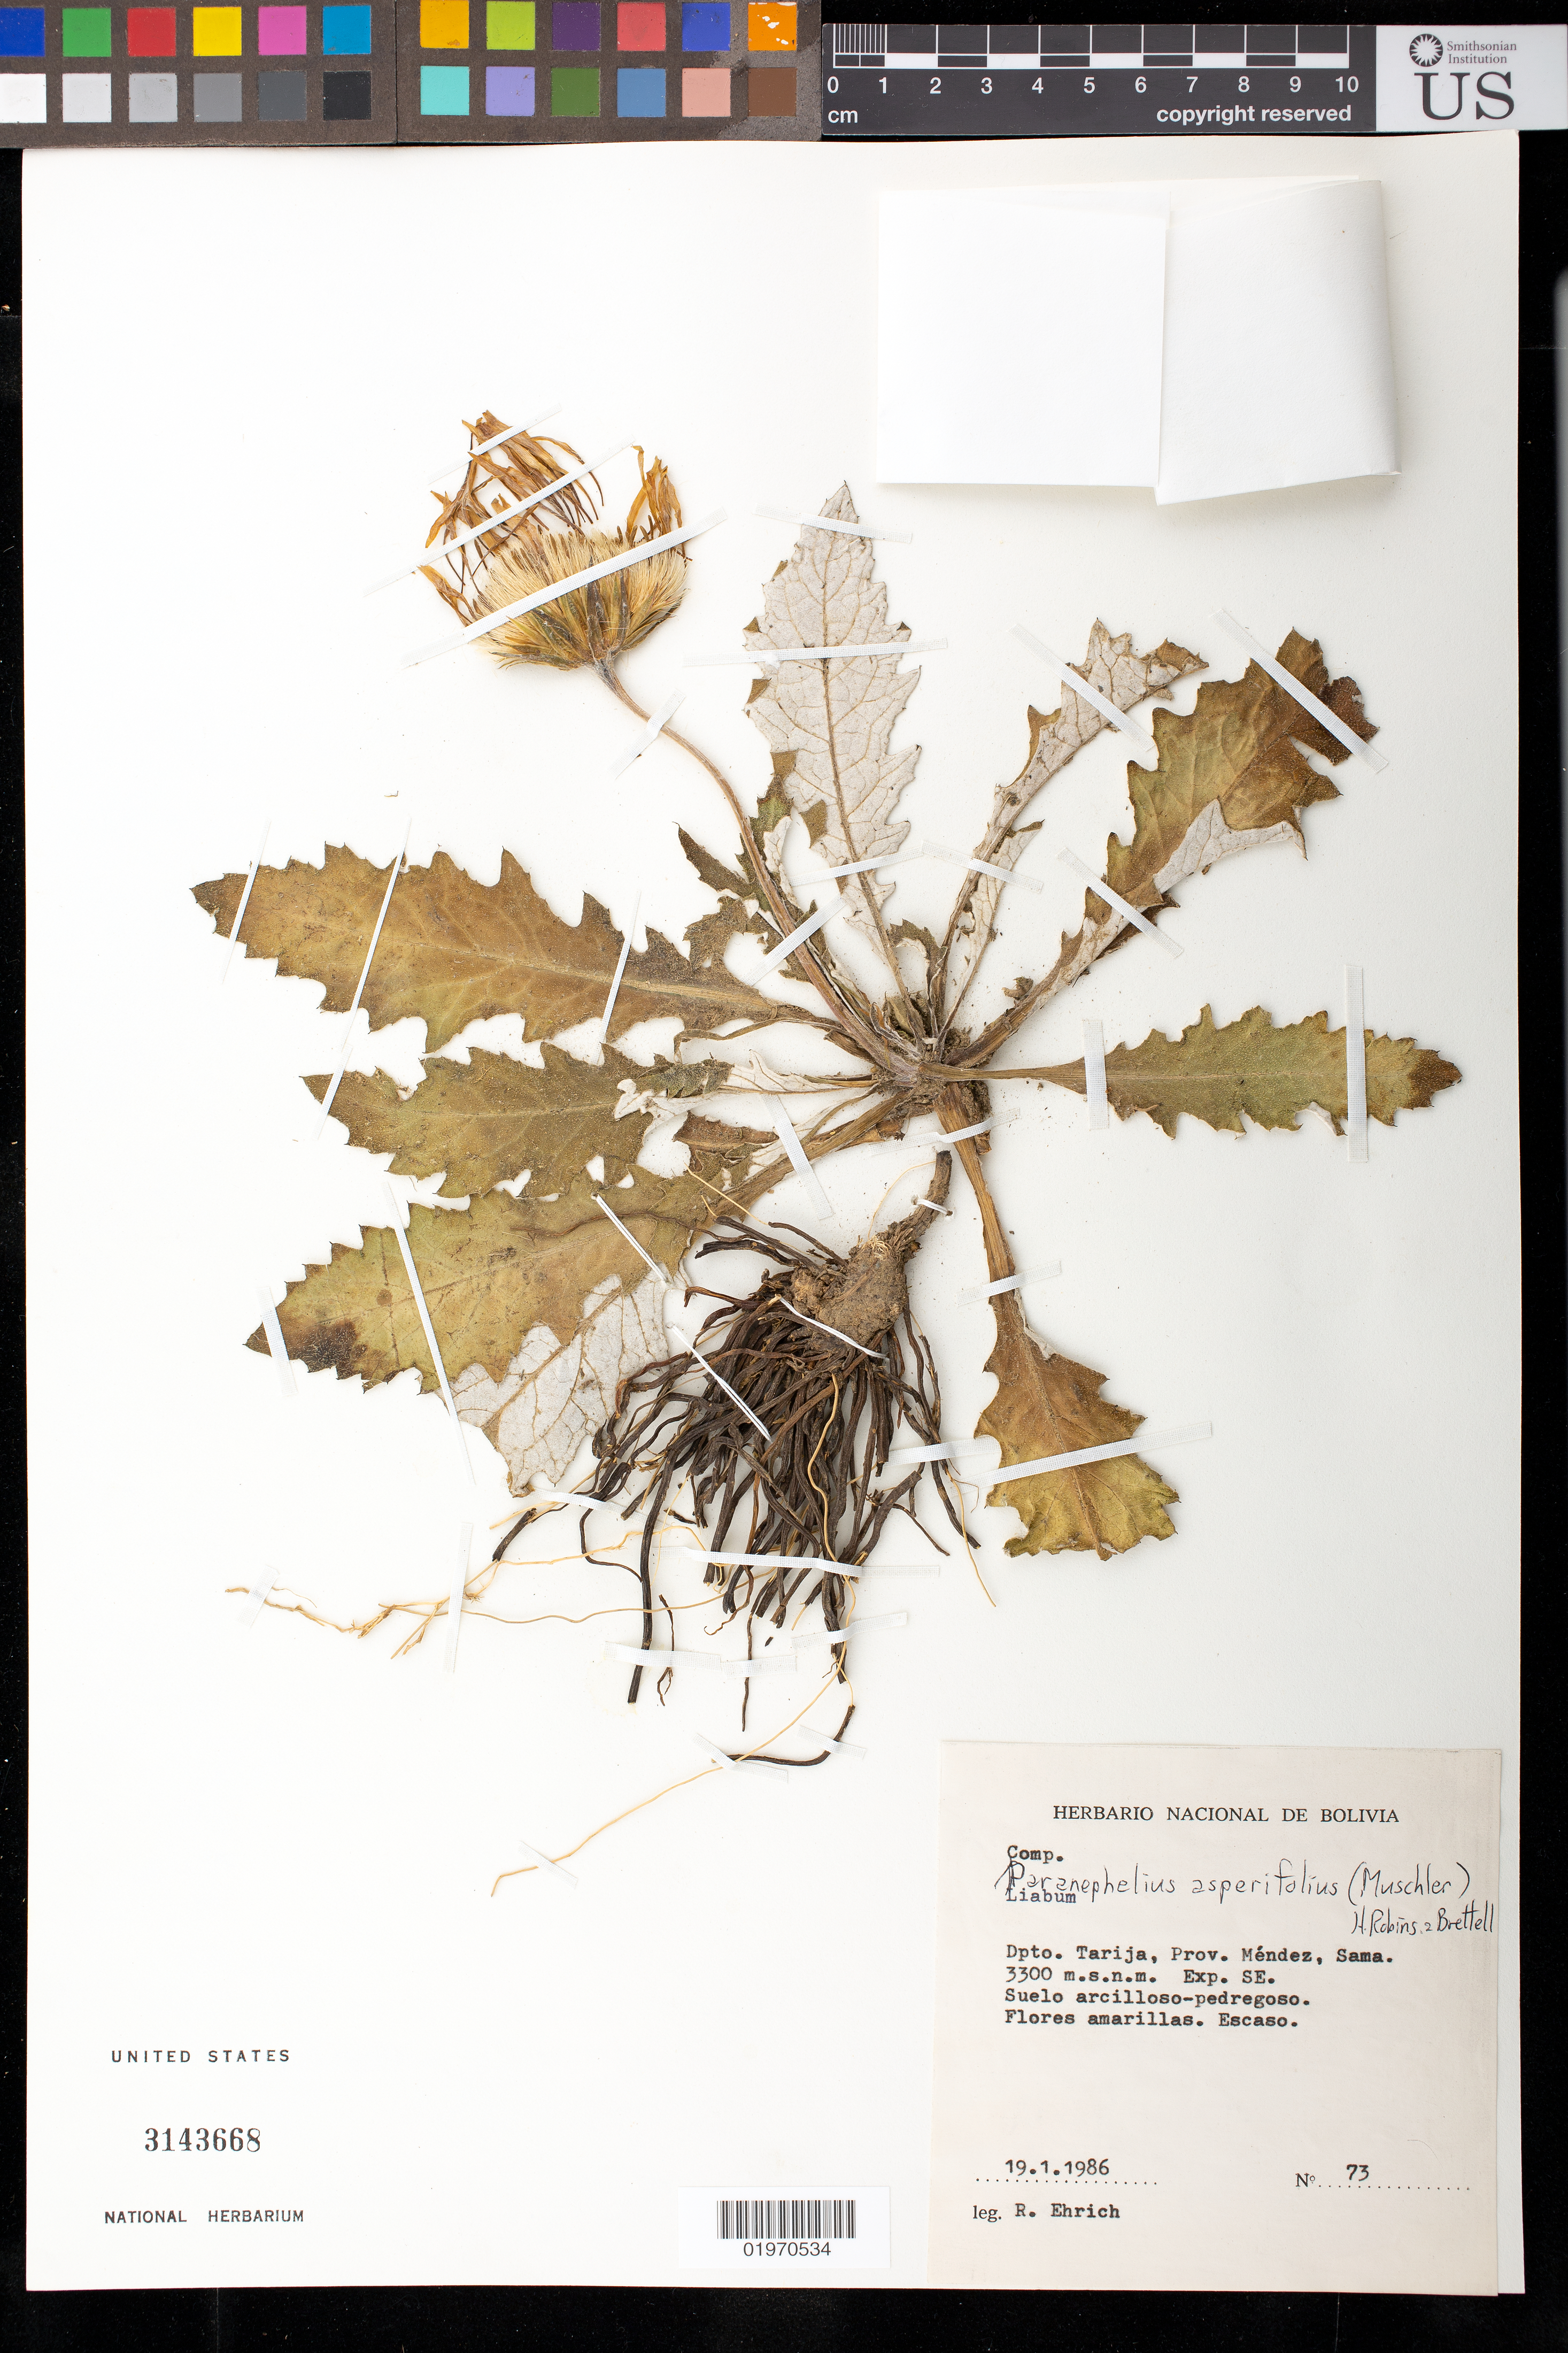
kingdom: Plantae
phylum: Tracheophyta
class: Magnoliopsida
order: Asterales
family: Asteraceae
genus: Paranephelius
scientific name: Paranephelius asperifolius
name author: (Muschl.) H. Rob. & Brettell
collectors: R. Ehrich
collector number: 73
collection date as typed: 19 Jan 1986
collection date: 1986-01-19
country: Bolivia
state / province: Tarija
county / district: Mendez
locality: Sep. SE.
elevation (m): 3300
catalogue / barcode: US 3143668